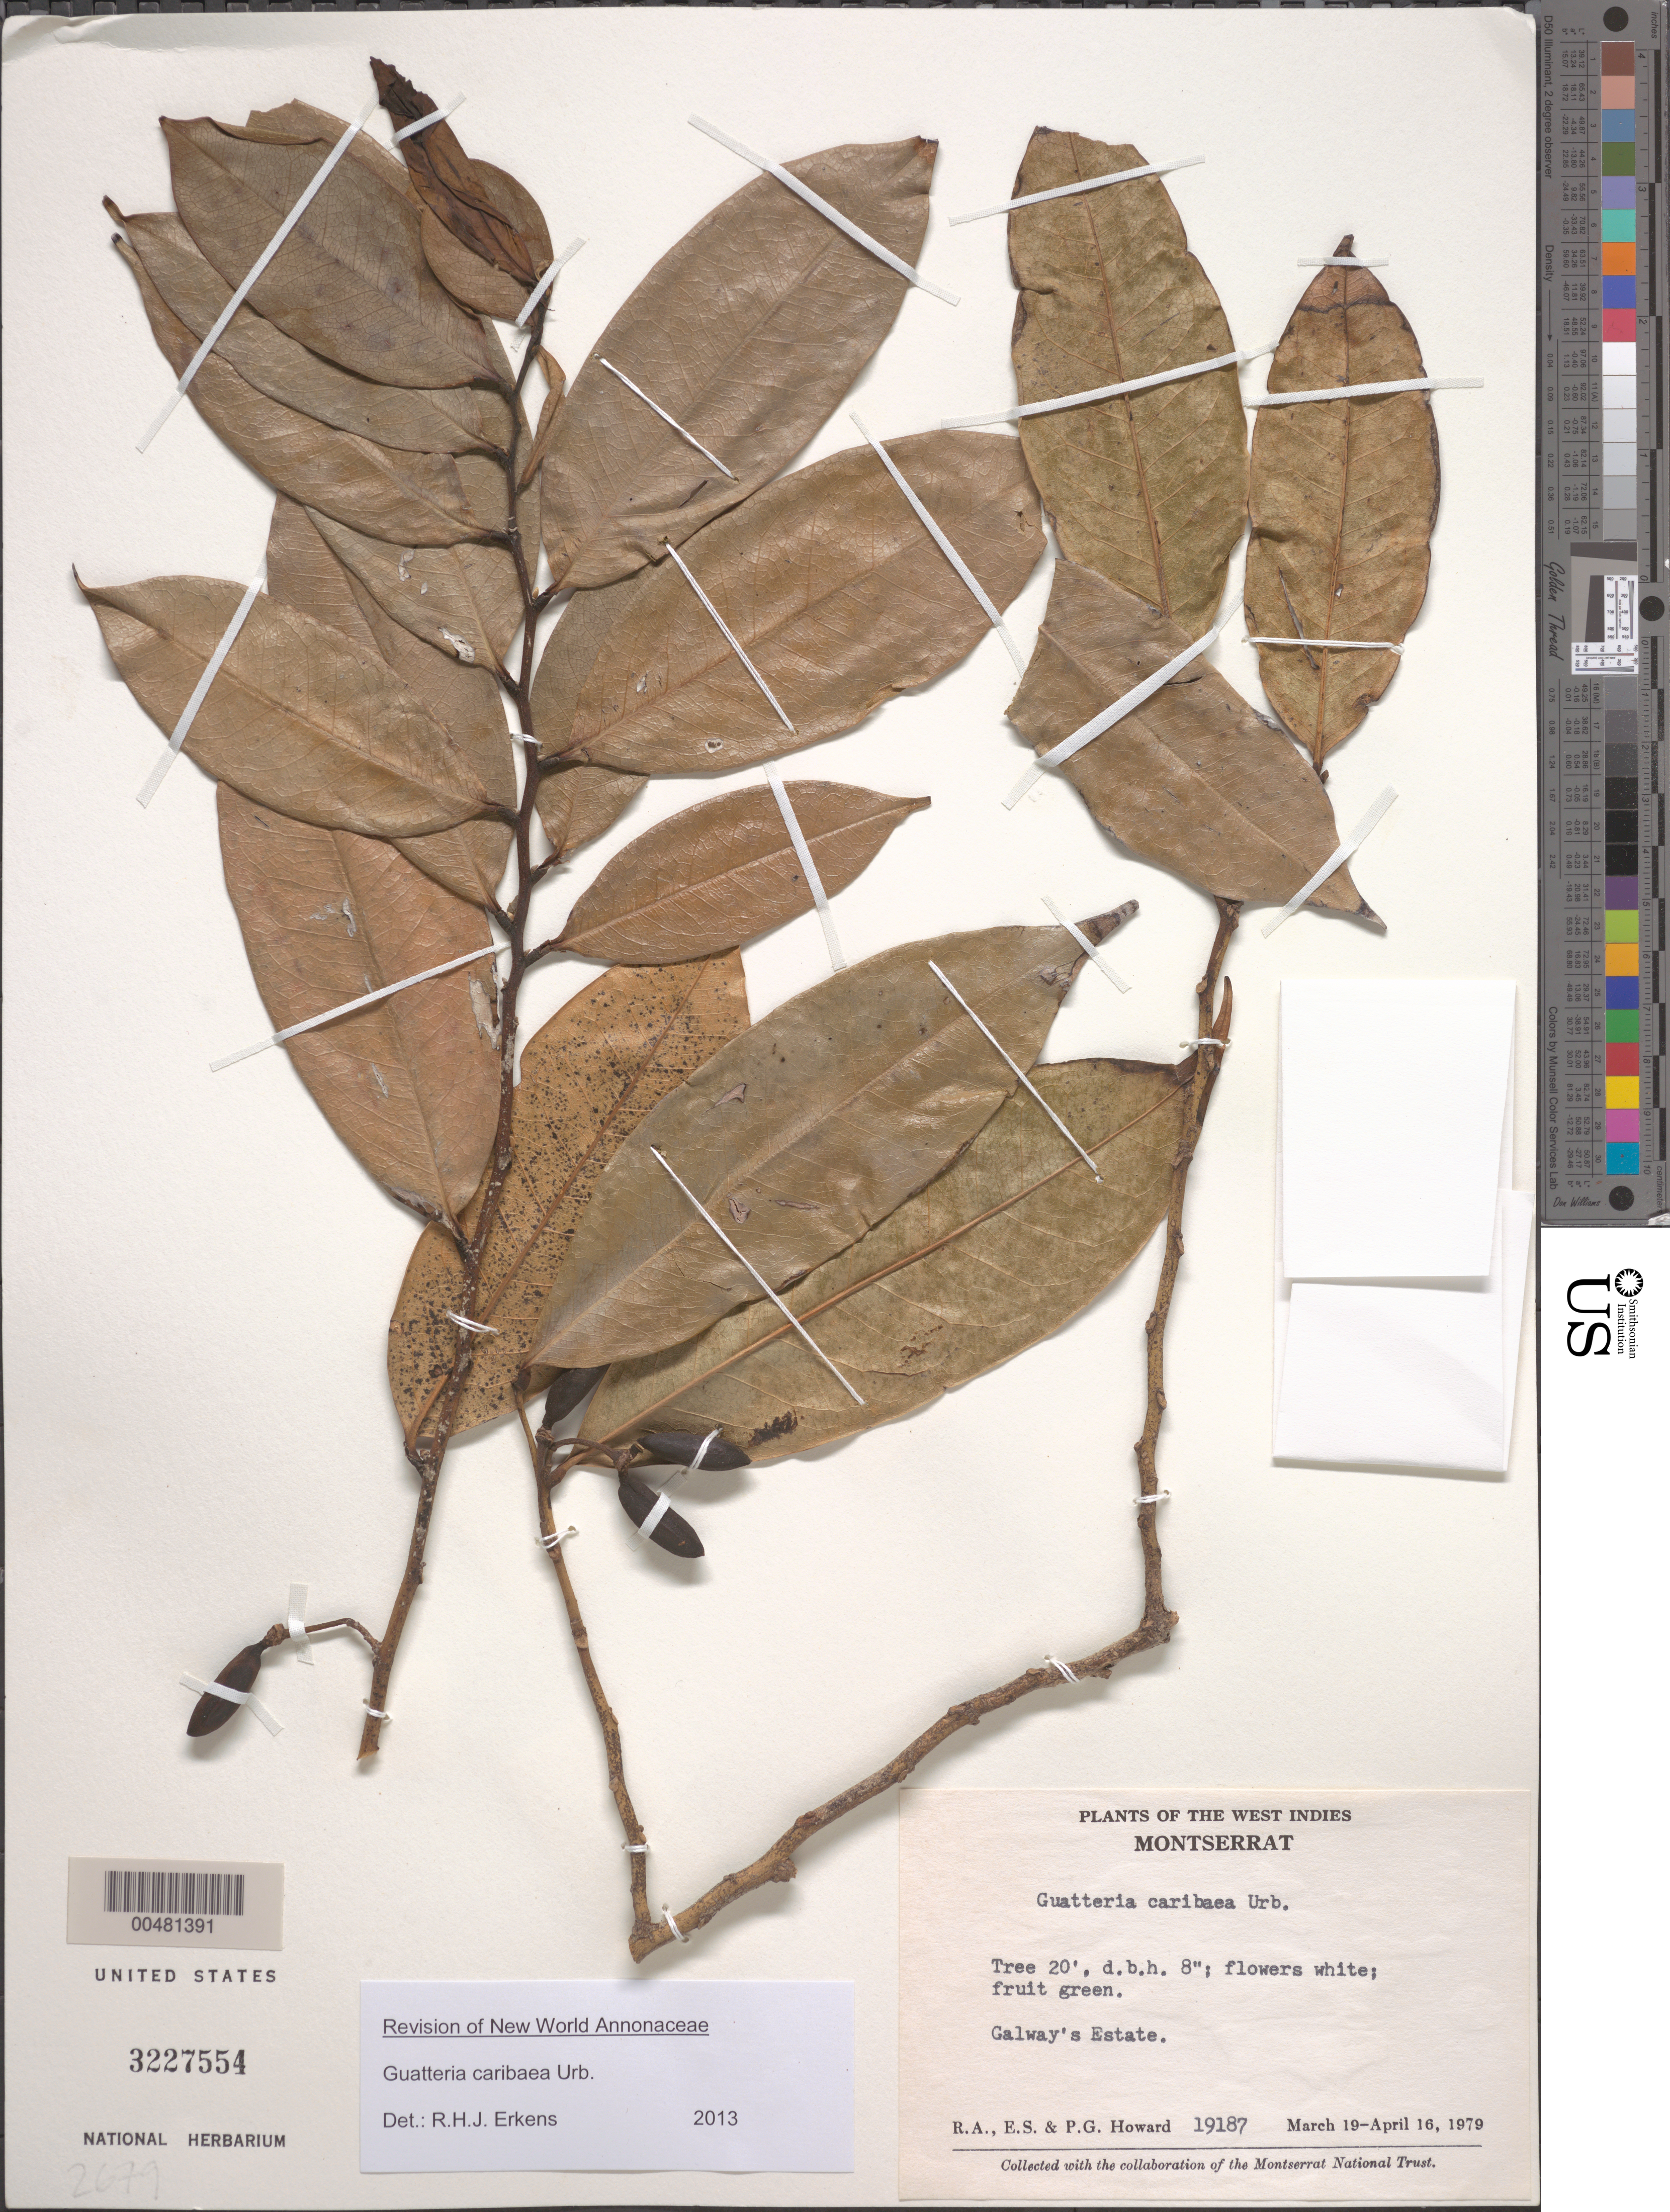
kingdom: Plantae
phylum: Tracheophyta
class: Magnoliopsida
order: Magnoliales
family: Annonaceae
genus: Guatteria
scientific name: Guatteria caribaea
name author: Urb.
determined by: Erkens, R. H. J.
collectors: R. A. Howard, E. S. Howard & P. Howard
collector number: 19187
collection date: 1979-03-19/1979-04-16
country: Montserrat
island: Montserrat I.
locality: Galway's Estate.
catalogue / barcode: US 3227554